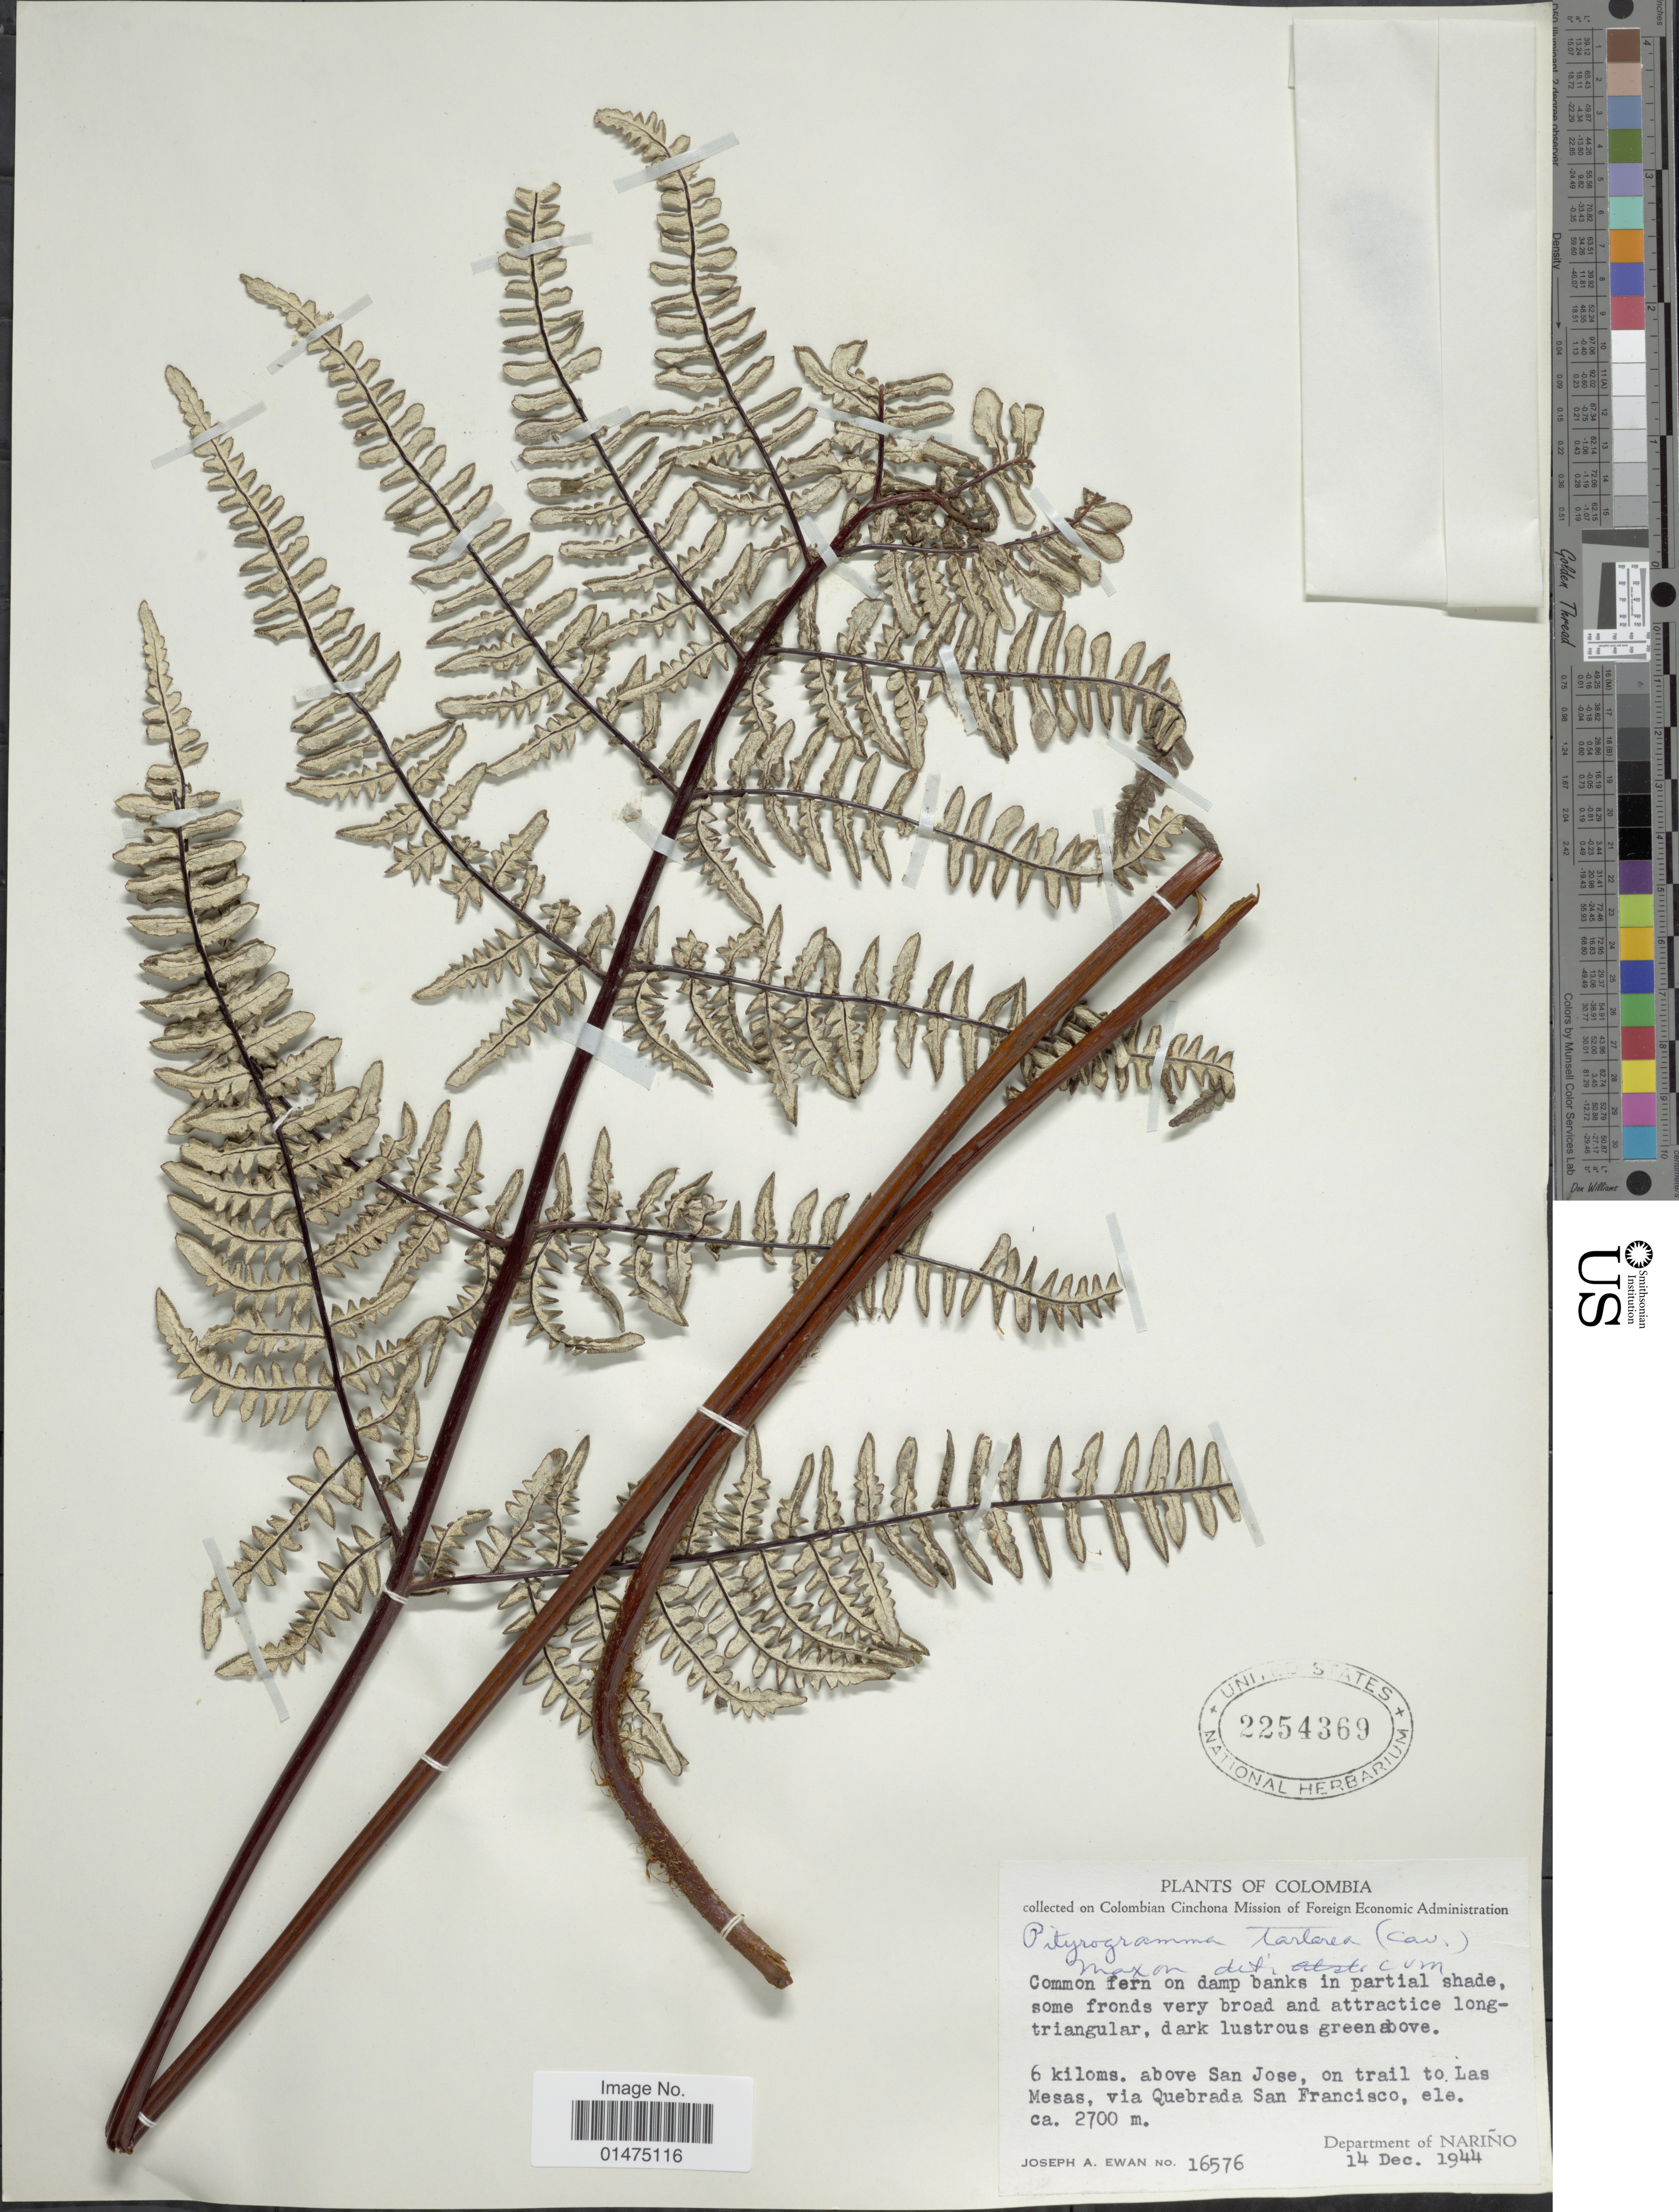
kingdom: Plantae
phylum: Tracheophyta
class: Polypodiopsida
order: Polypodiales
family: Pteridaceae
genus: Pityrogramma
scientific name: Pityrogramma tartarea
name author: (Cav.) Maxon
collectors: J. A. Ewan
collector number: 16576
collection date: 1944-12-14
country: Colombia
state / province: Nariño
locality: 6 kiloms. above San Jose, on trail to Las Mesas, via Quebrada San Francisco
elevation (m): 2700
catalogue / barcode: US 2254369